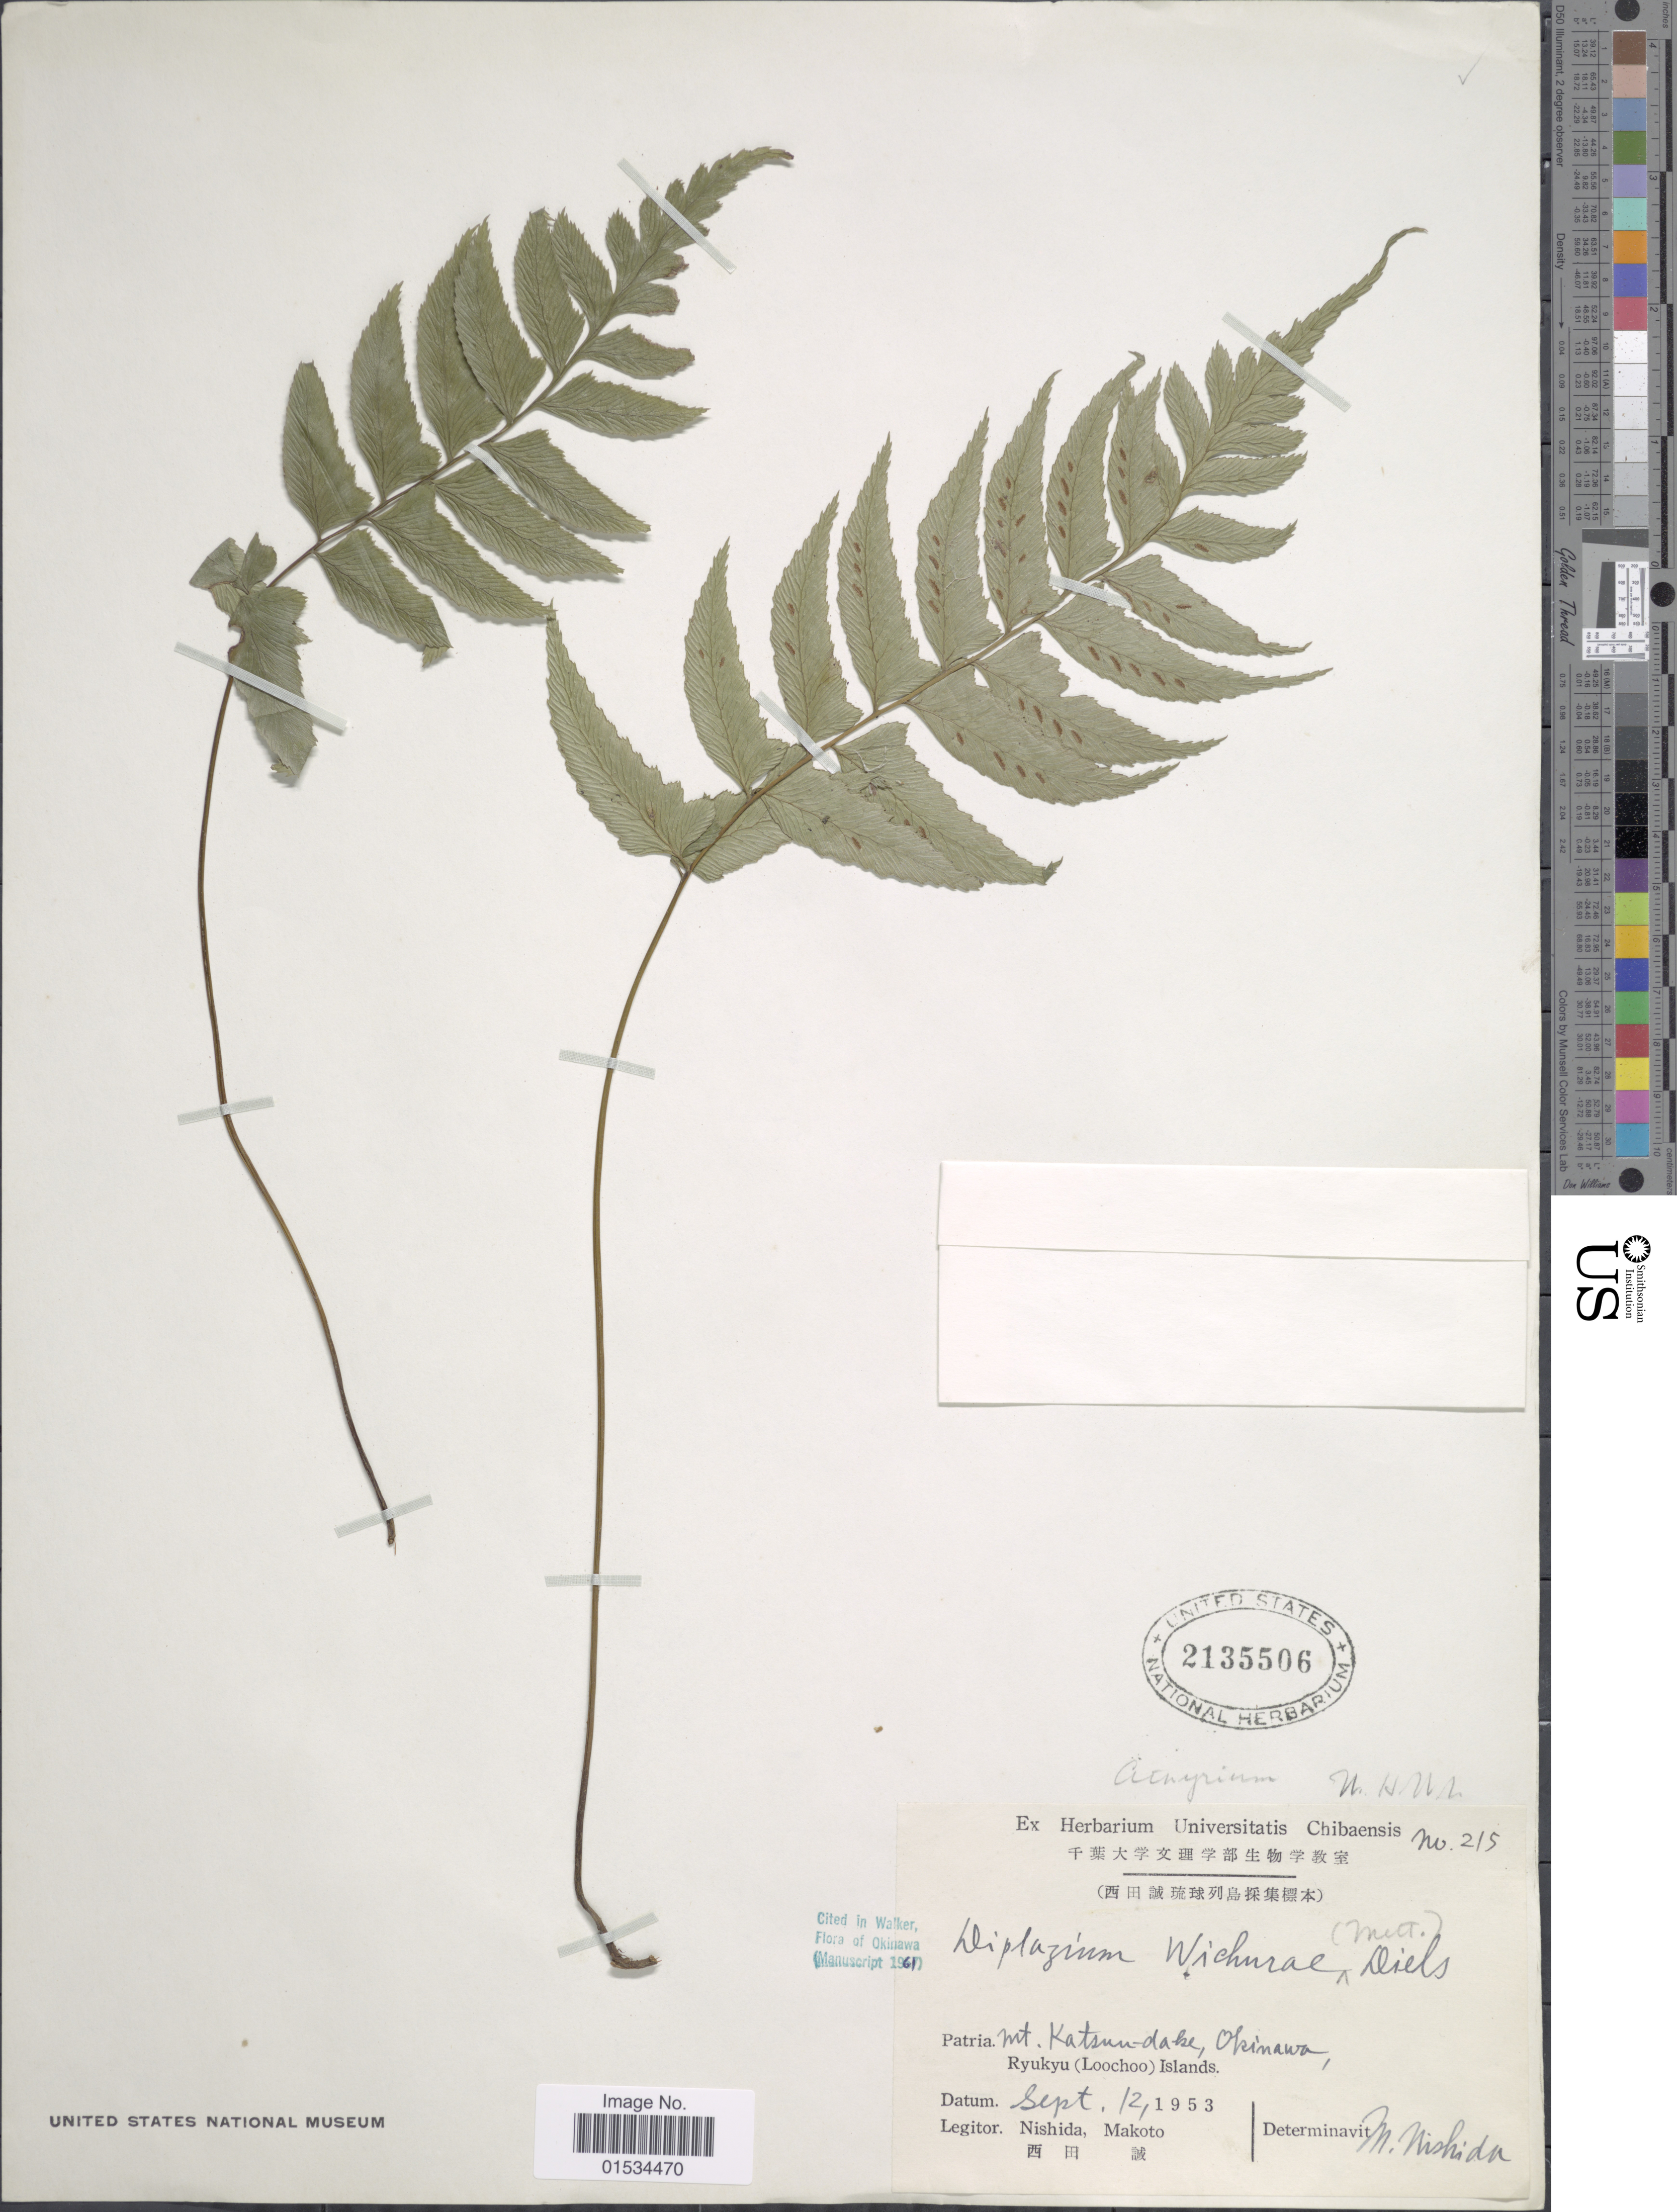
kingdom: Plantae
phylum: Tracheophyta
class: Polypodiopsida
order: Polypodiales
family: Athyriaceae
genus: Diplazium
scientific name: Diplazium wichurae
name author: (Mett.) Diels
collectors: M. Nishida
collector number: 215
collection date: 1953-09-12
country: Japan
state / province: Okinawa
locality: Mt. Katsun-dake, Ryukyu (Loochoo) Islands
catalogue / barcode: US 2135506